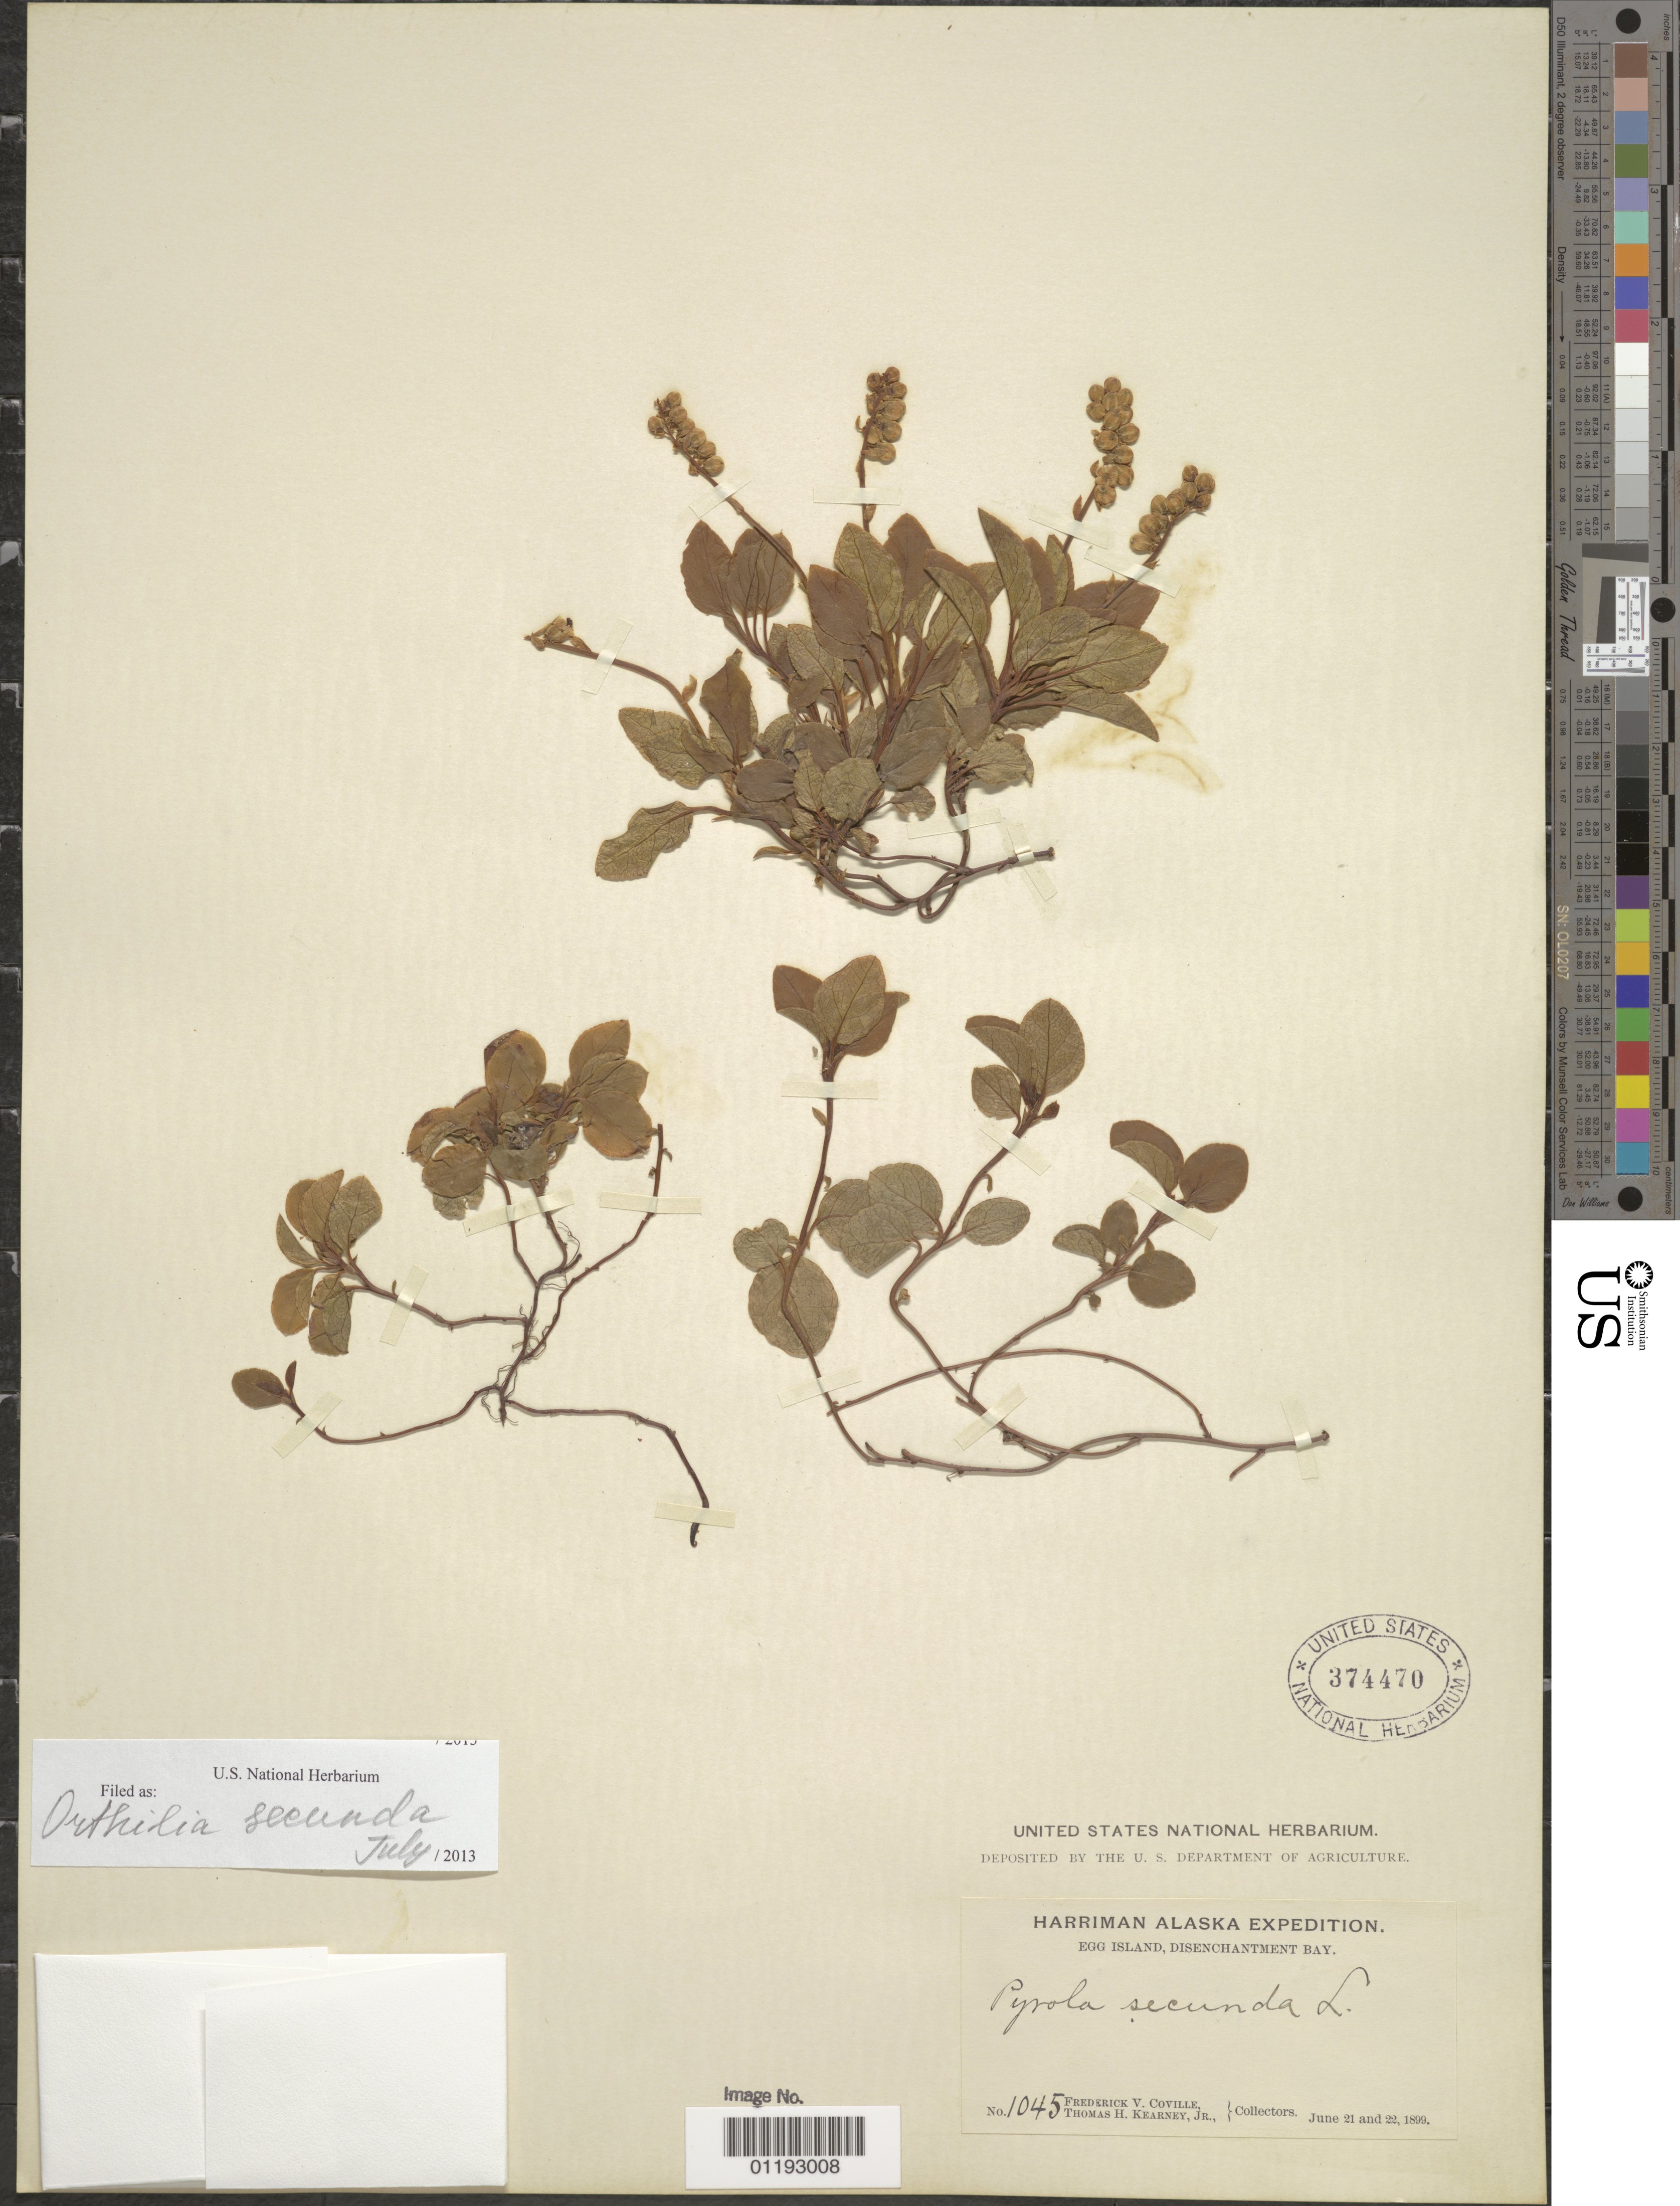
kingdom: Plantae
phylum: Tracheophyta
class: Magnoliopsida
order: Ericales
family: Ericaceae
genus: Orthilia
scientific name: Orthilia secunda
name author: (L.) House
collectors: F. V. Coville & T. H. Kearney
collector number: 1045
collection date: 1899-06-21,1899-06-22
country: United States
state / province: Alaska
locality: Egg Island, Disenchantment Bay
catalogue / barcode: US 374470